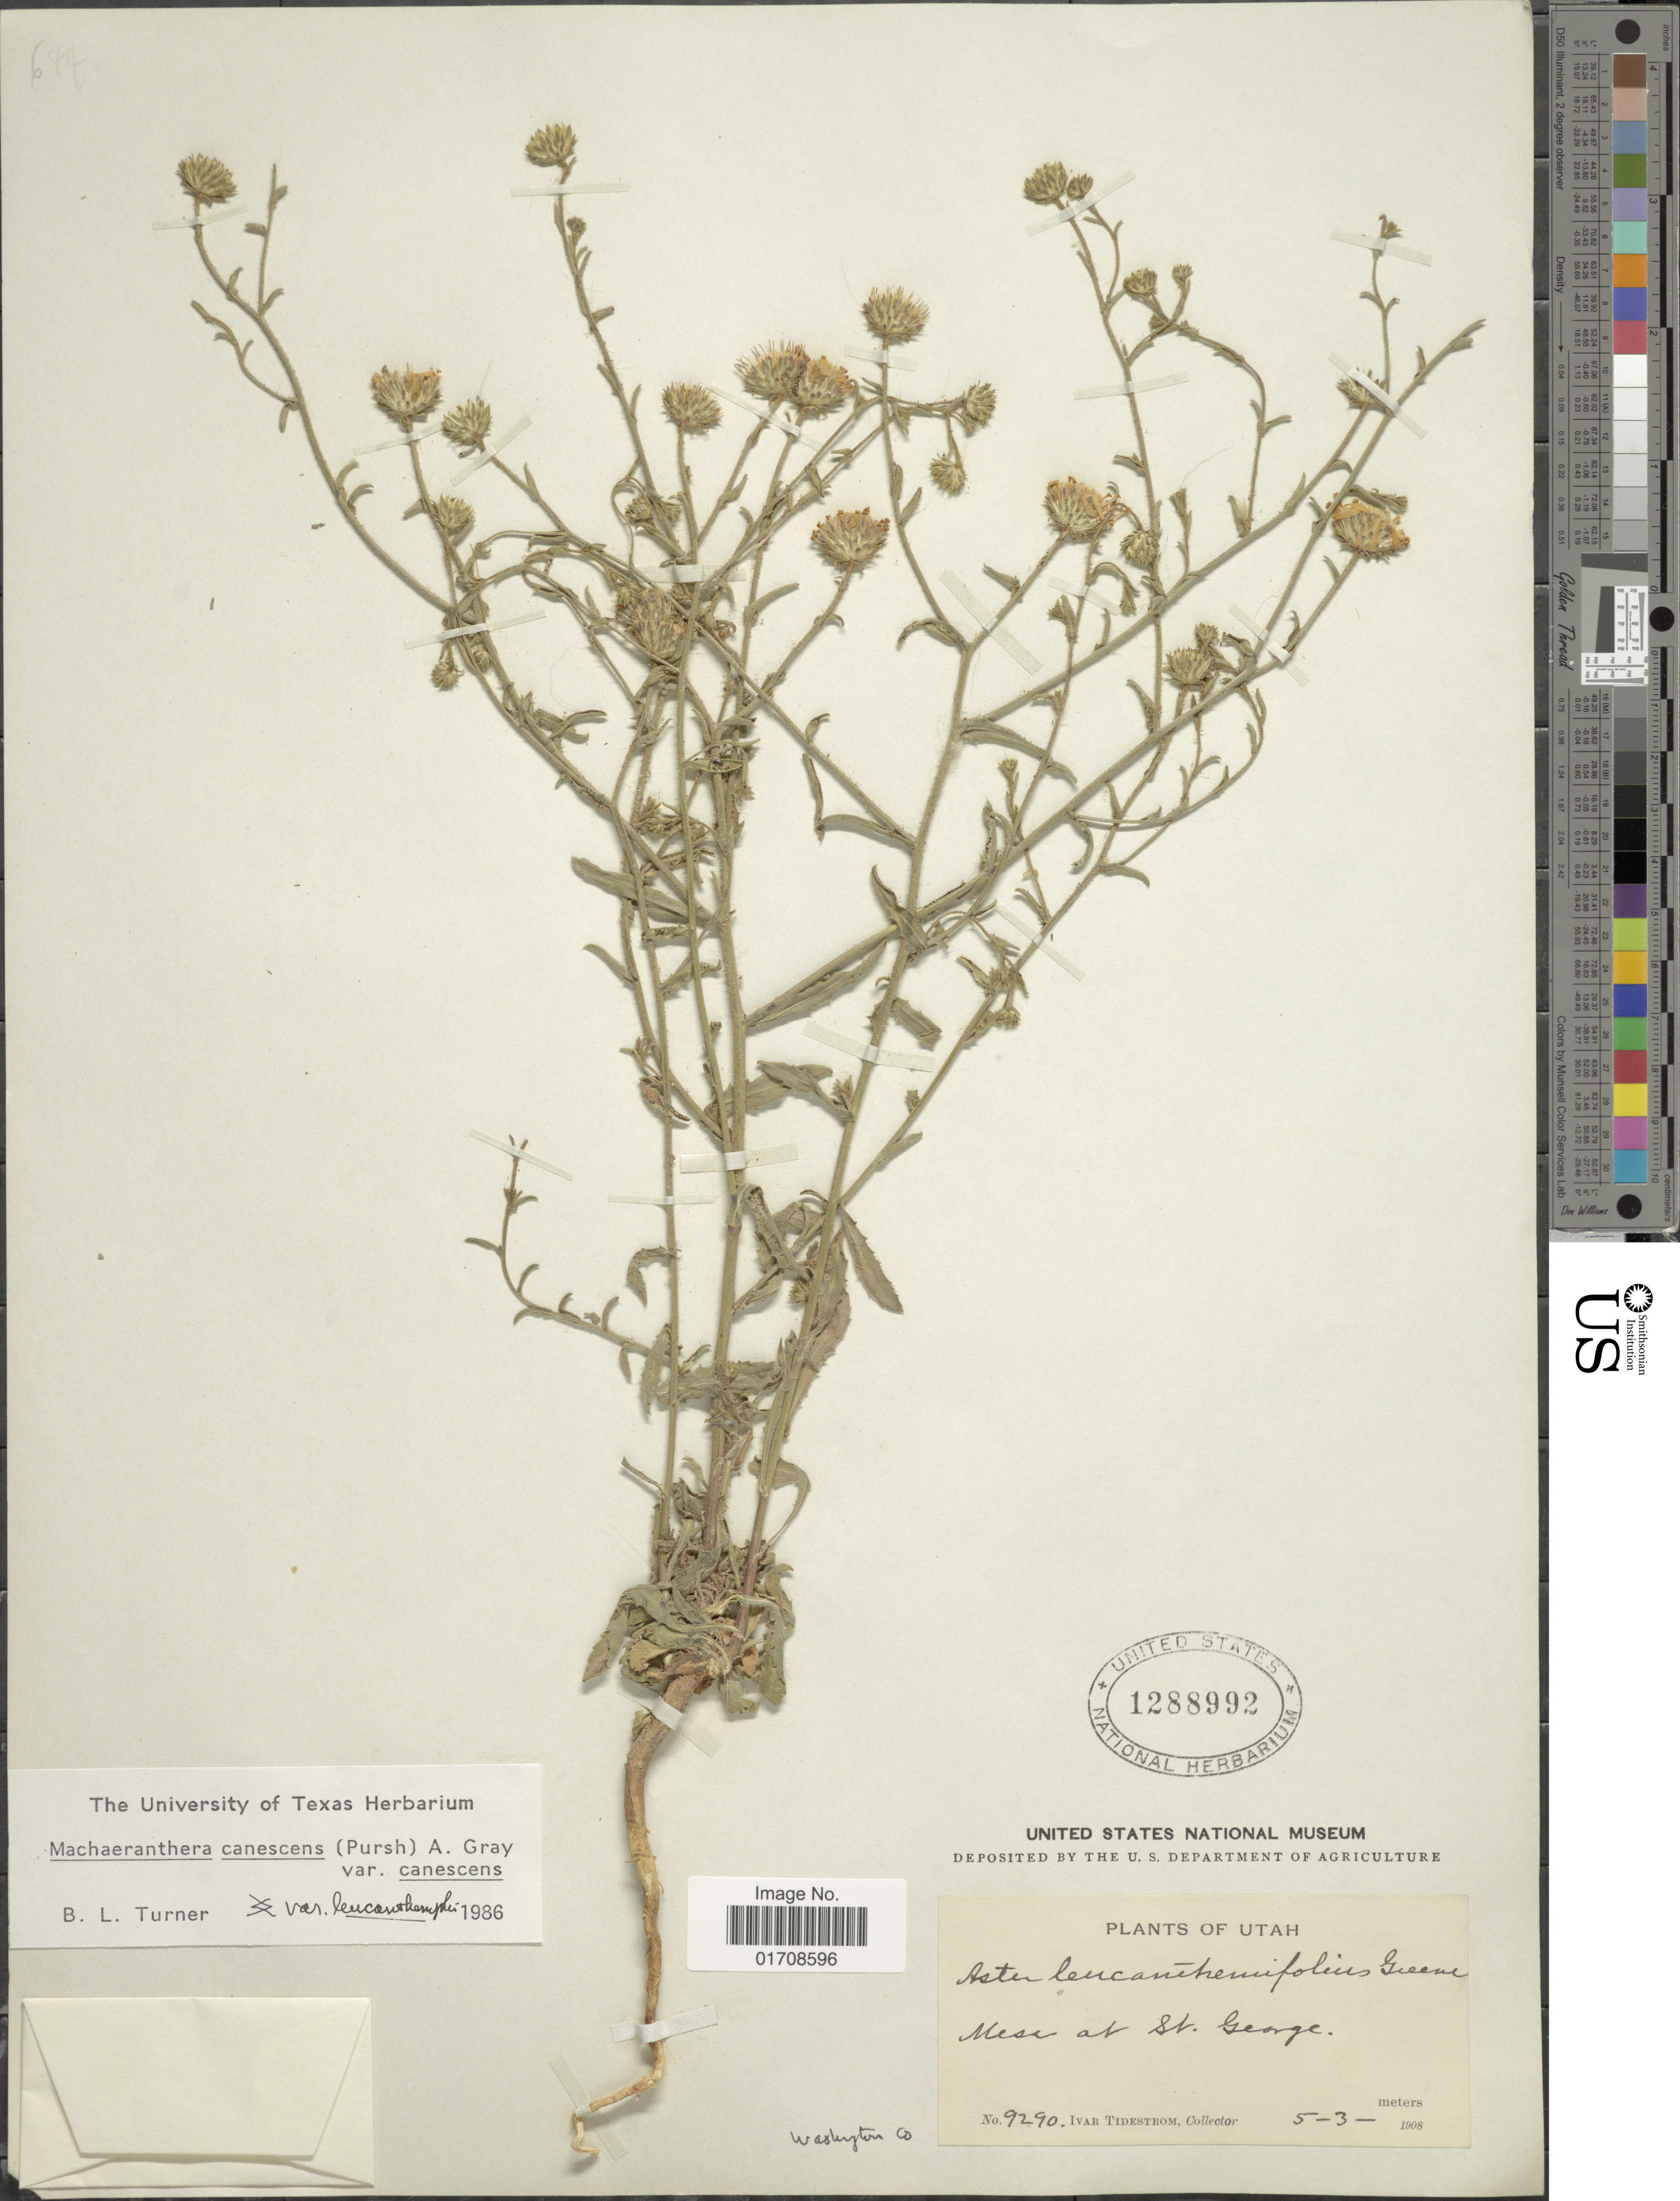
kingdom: Plantae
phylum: Tracheophyta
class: Magnoliopsida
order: Asterales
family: Asteraceae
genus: Machaeranthera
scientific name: Machaeranthera canescens var. canescens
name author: (Pursh) A. Gray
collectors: I. F. Tidestrom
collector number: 9290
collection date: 1908-05-03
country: United States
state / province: Utah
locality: Mesa at St. George, Washington Co.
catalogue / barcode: US 1288992